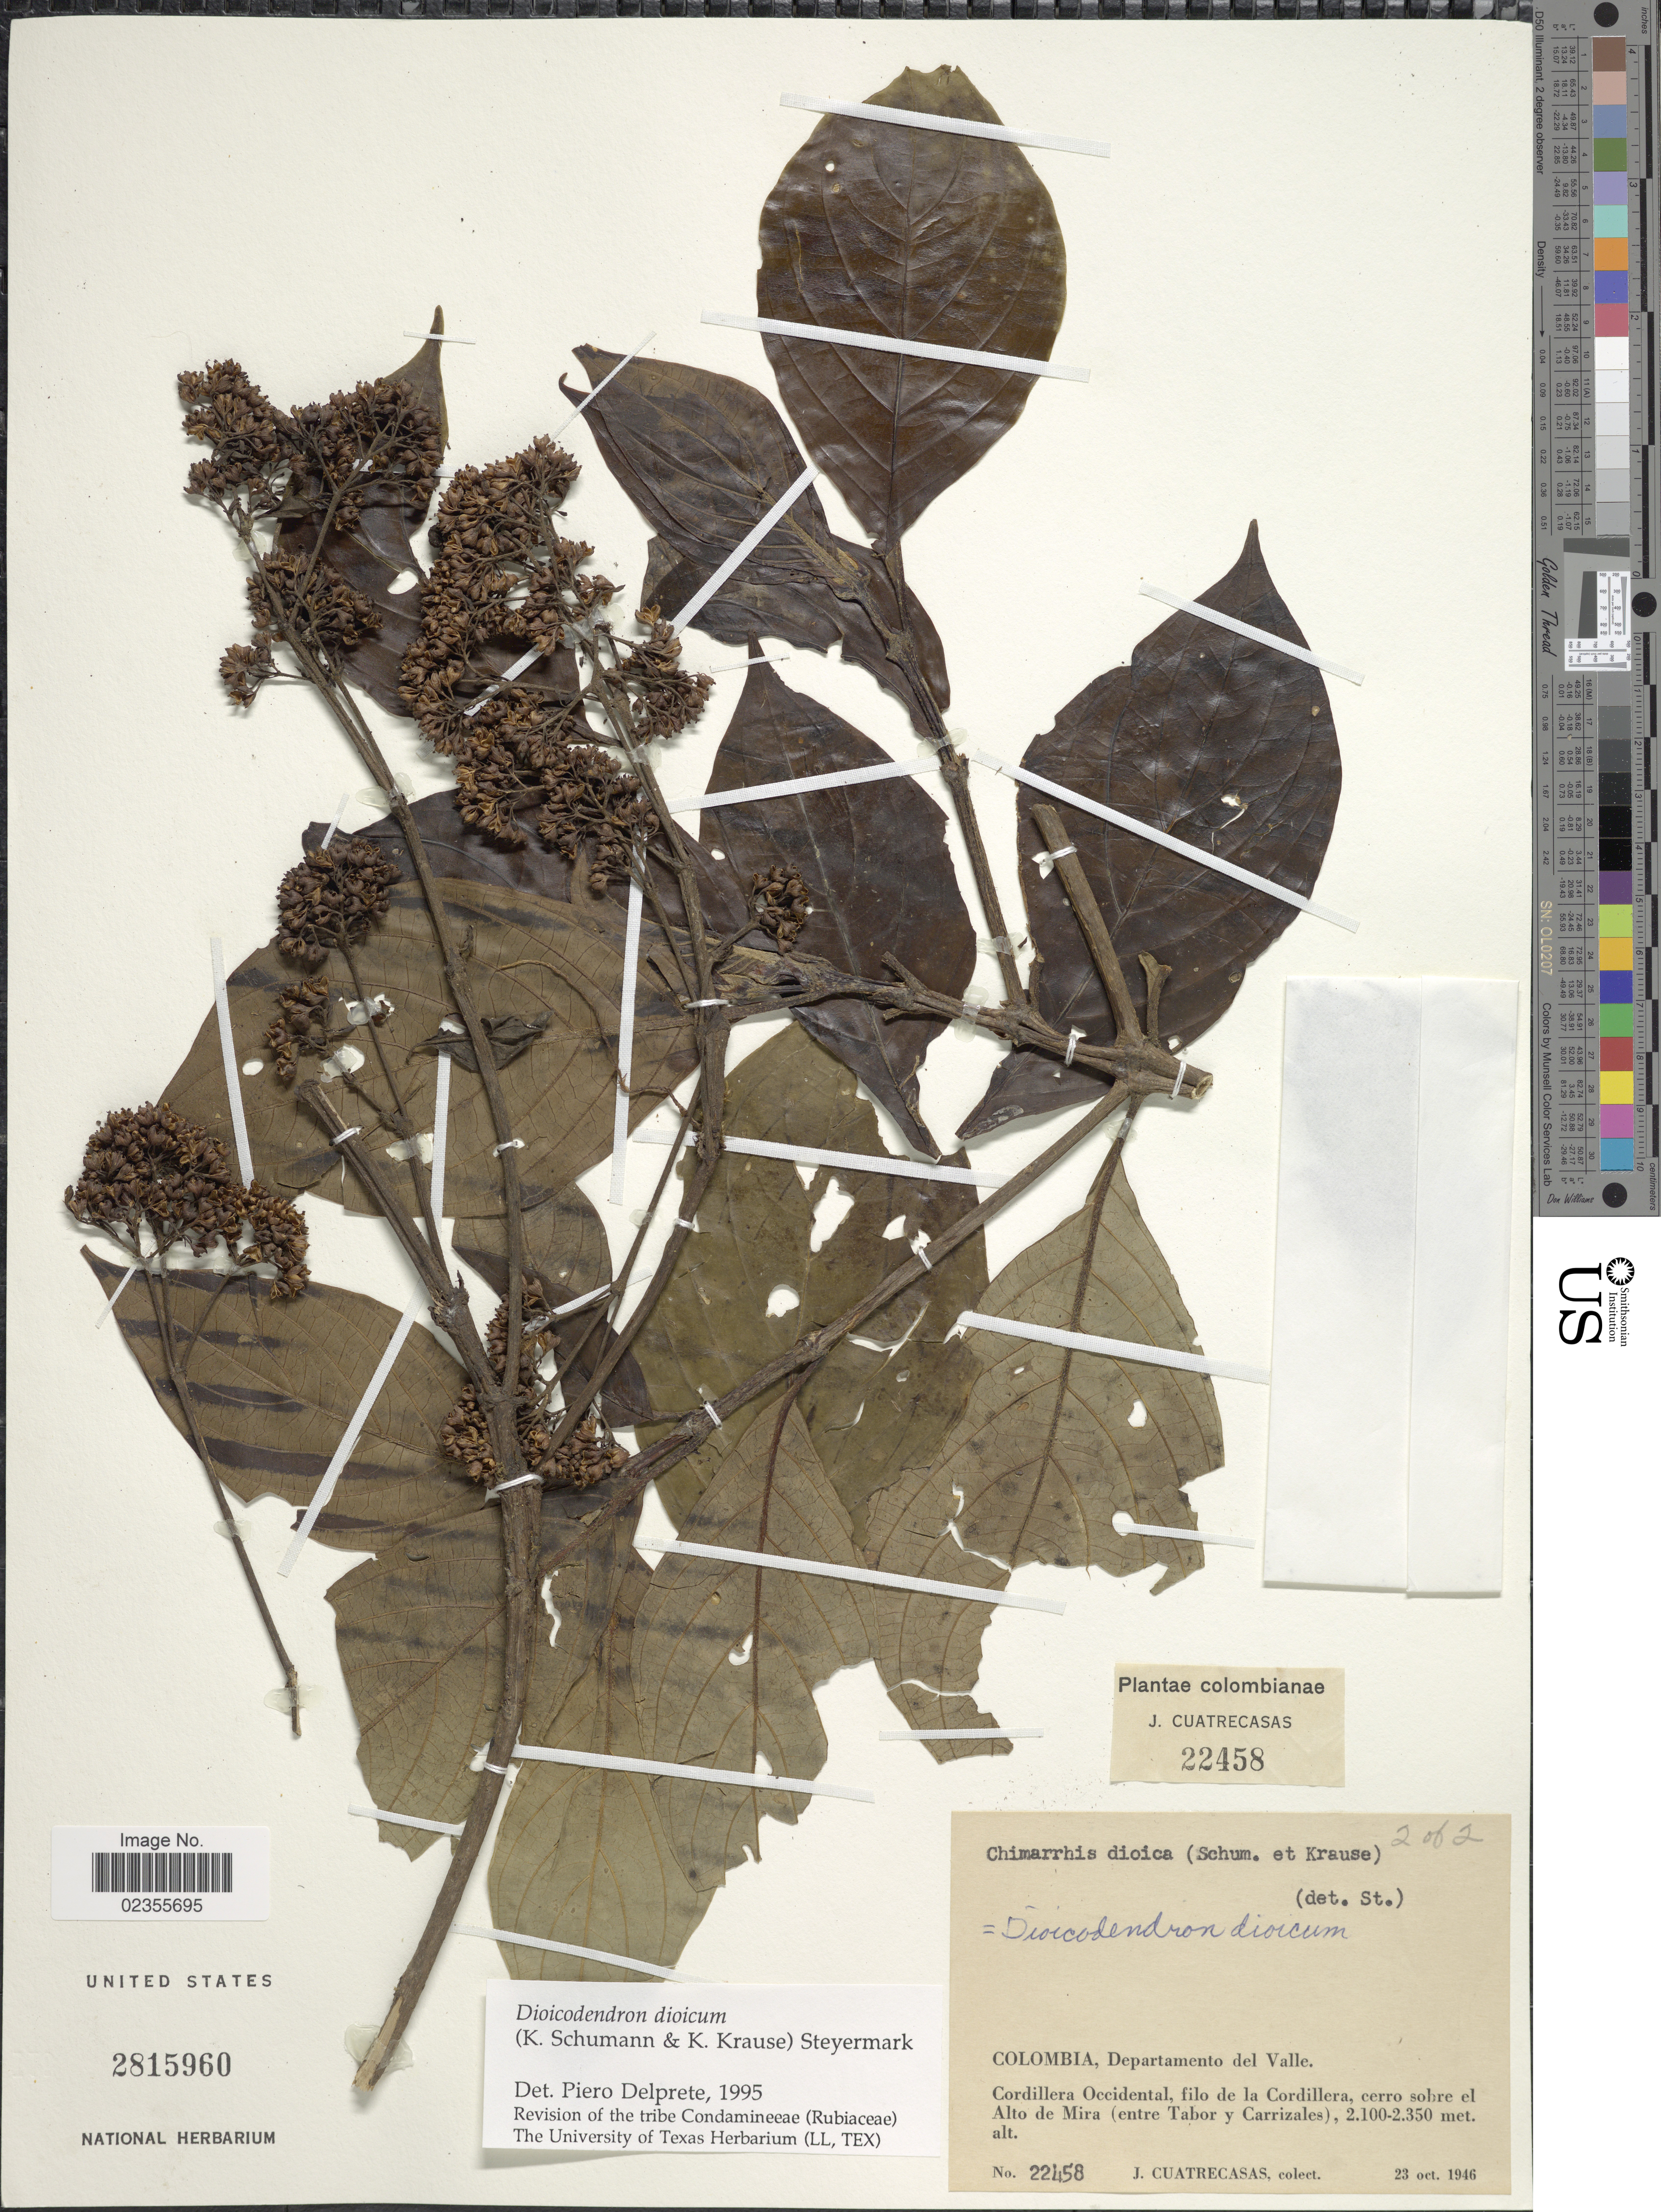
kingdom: Plantae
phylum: Tracheophyta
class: Magnoliopsida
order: Gentianales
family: Rubiaceae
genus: Dioicodendron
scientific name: Dioicodendron dioicum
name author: (K. Schum. & Krause) Steyerm.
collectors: J. Cuatrecasas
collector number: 22458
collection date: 1946-10-23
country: Colombia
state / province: Valle del Cauca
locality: Departamento del Valle, Cordillera Occidental, filo de la Cordillera, cerro sobre el Alto de Mira (entre Tabor y Carrizales).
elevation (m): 2100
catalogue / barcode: US 2815960